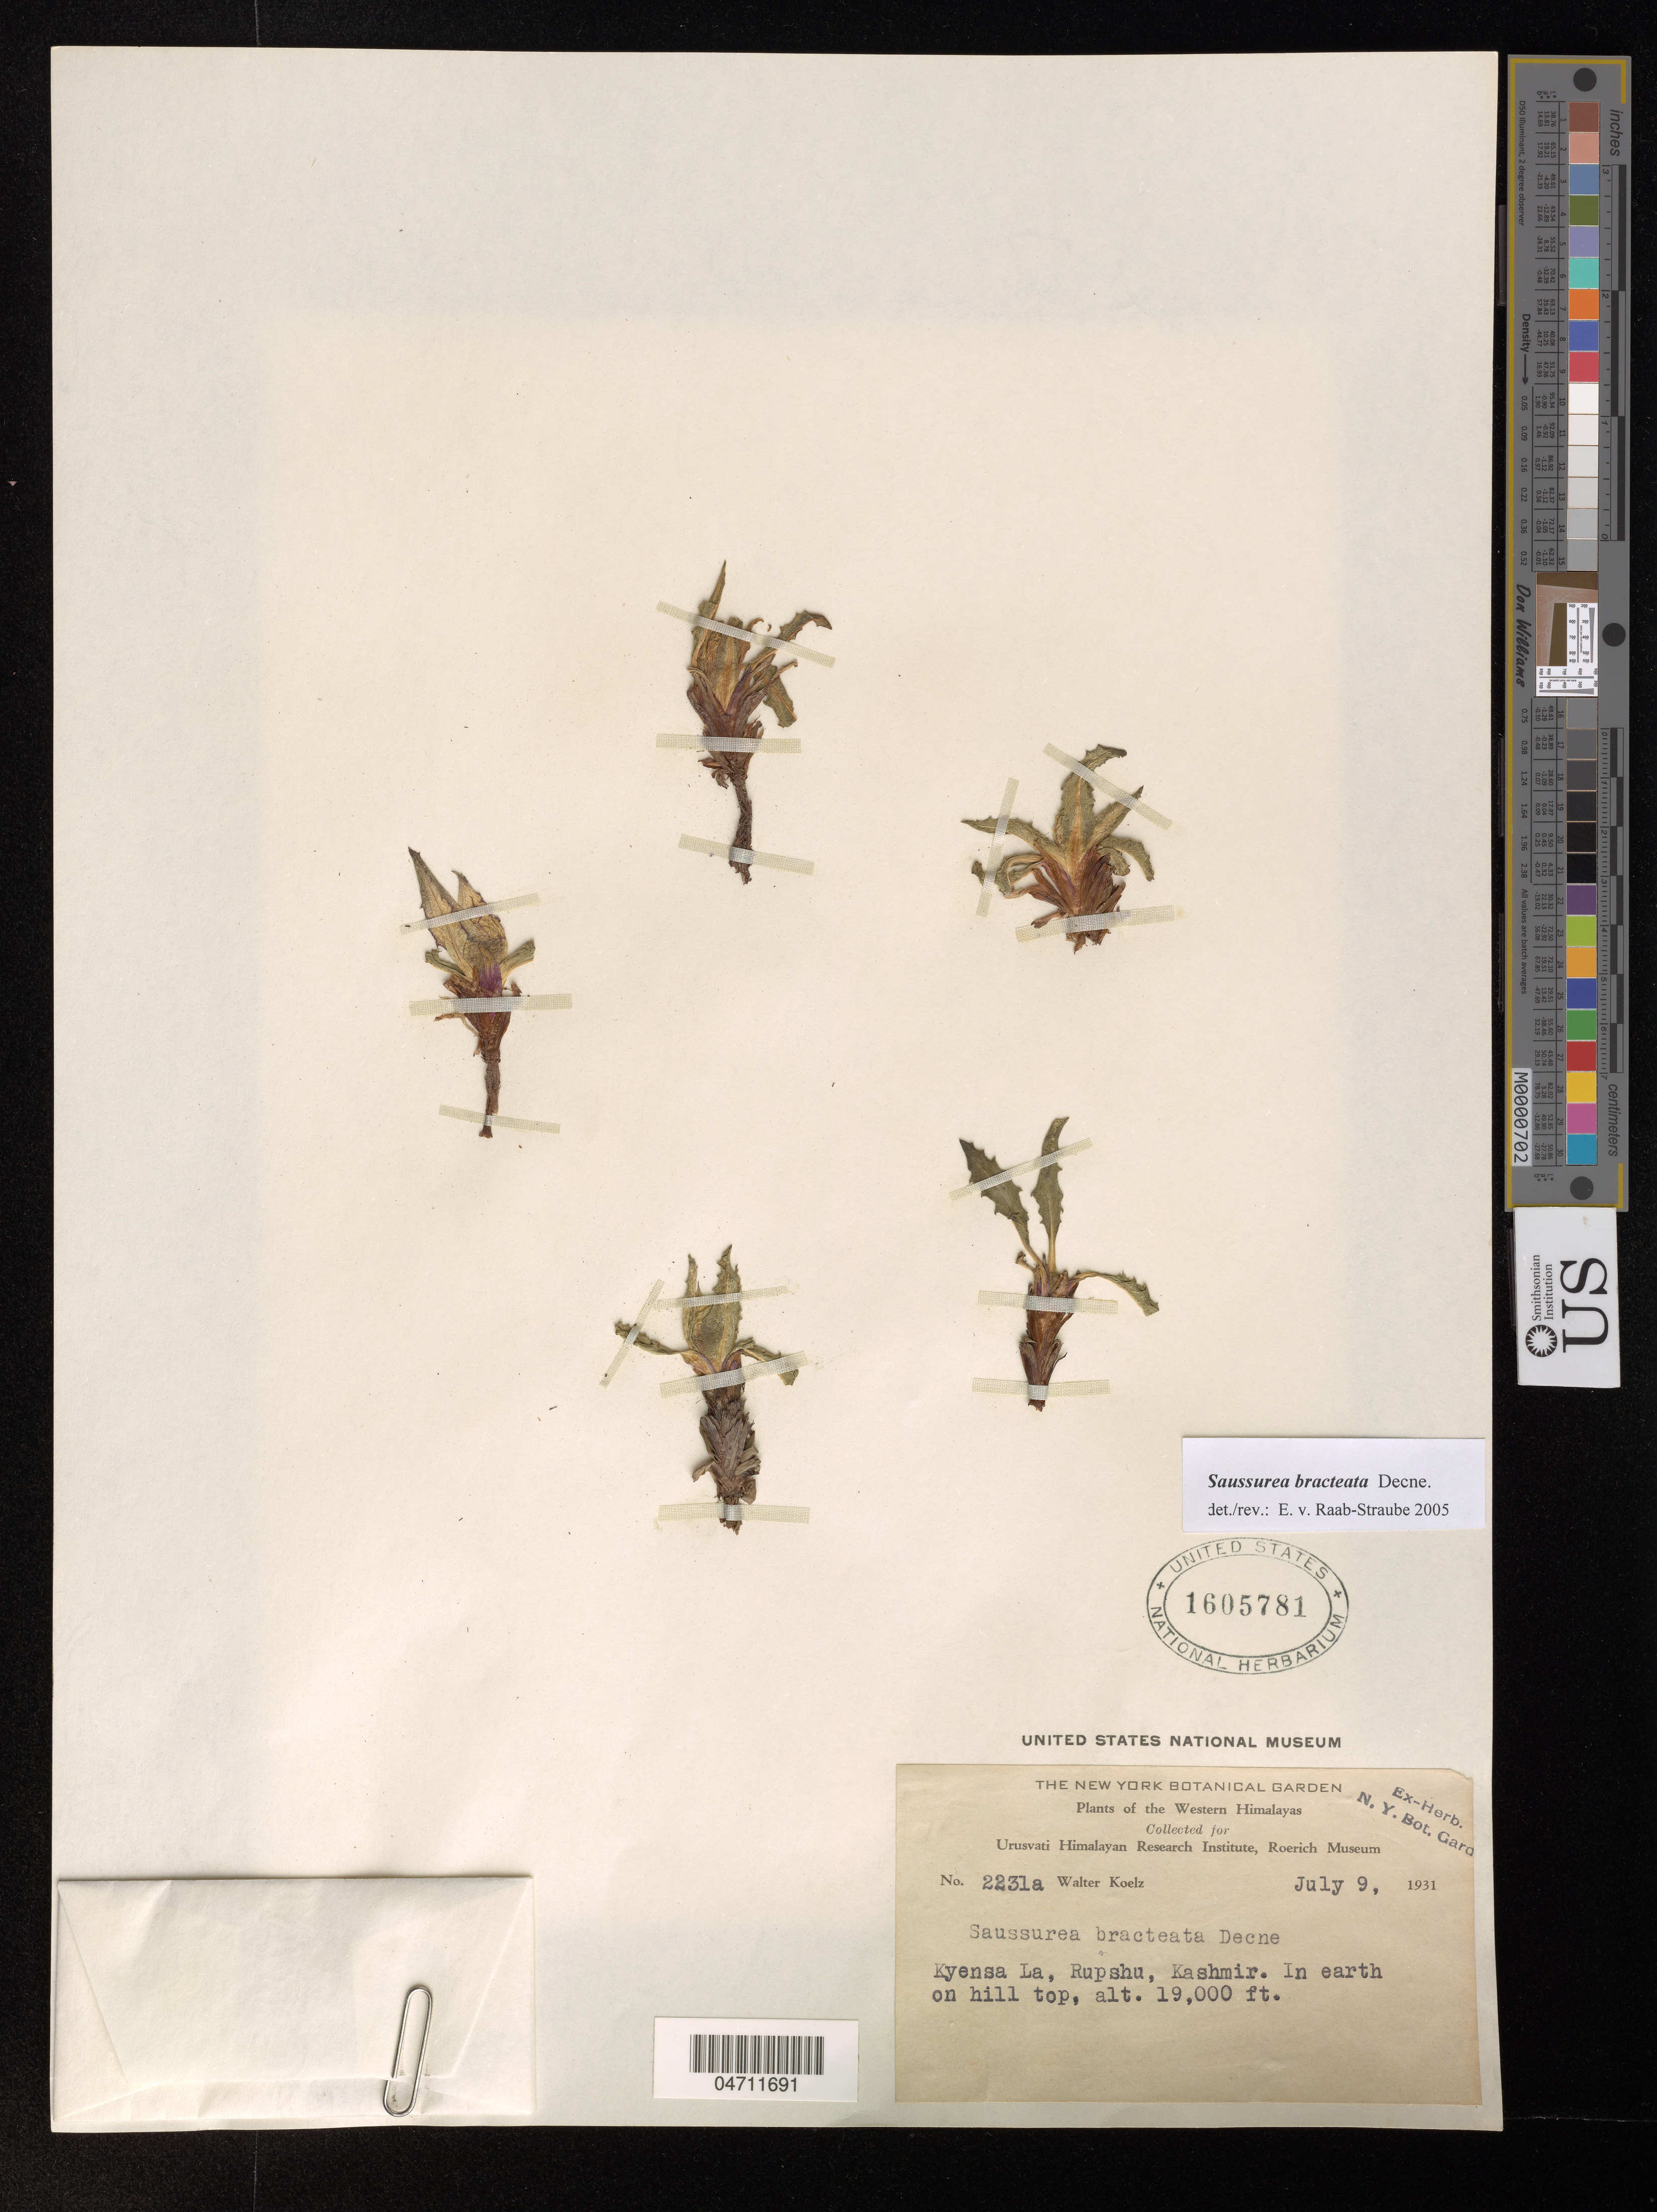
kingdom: Plantae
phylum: Tracheophyta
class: Magnoliopsida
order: Asterales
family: Asteraceae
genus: Saussurea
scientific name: Saussurea bracteata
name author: Decne.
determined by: Raab-Straube, Eckhard von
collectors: W. N. Koelz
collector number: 2231 a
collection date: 1931-07-09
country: India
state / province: Jammu and Kashmir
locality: Western Himalayas. Kyensa La, Rupshu, Kashmir.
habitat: In earth on hill top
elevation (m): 5791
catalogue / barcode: US 1605781